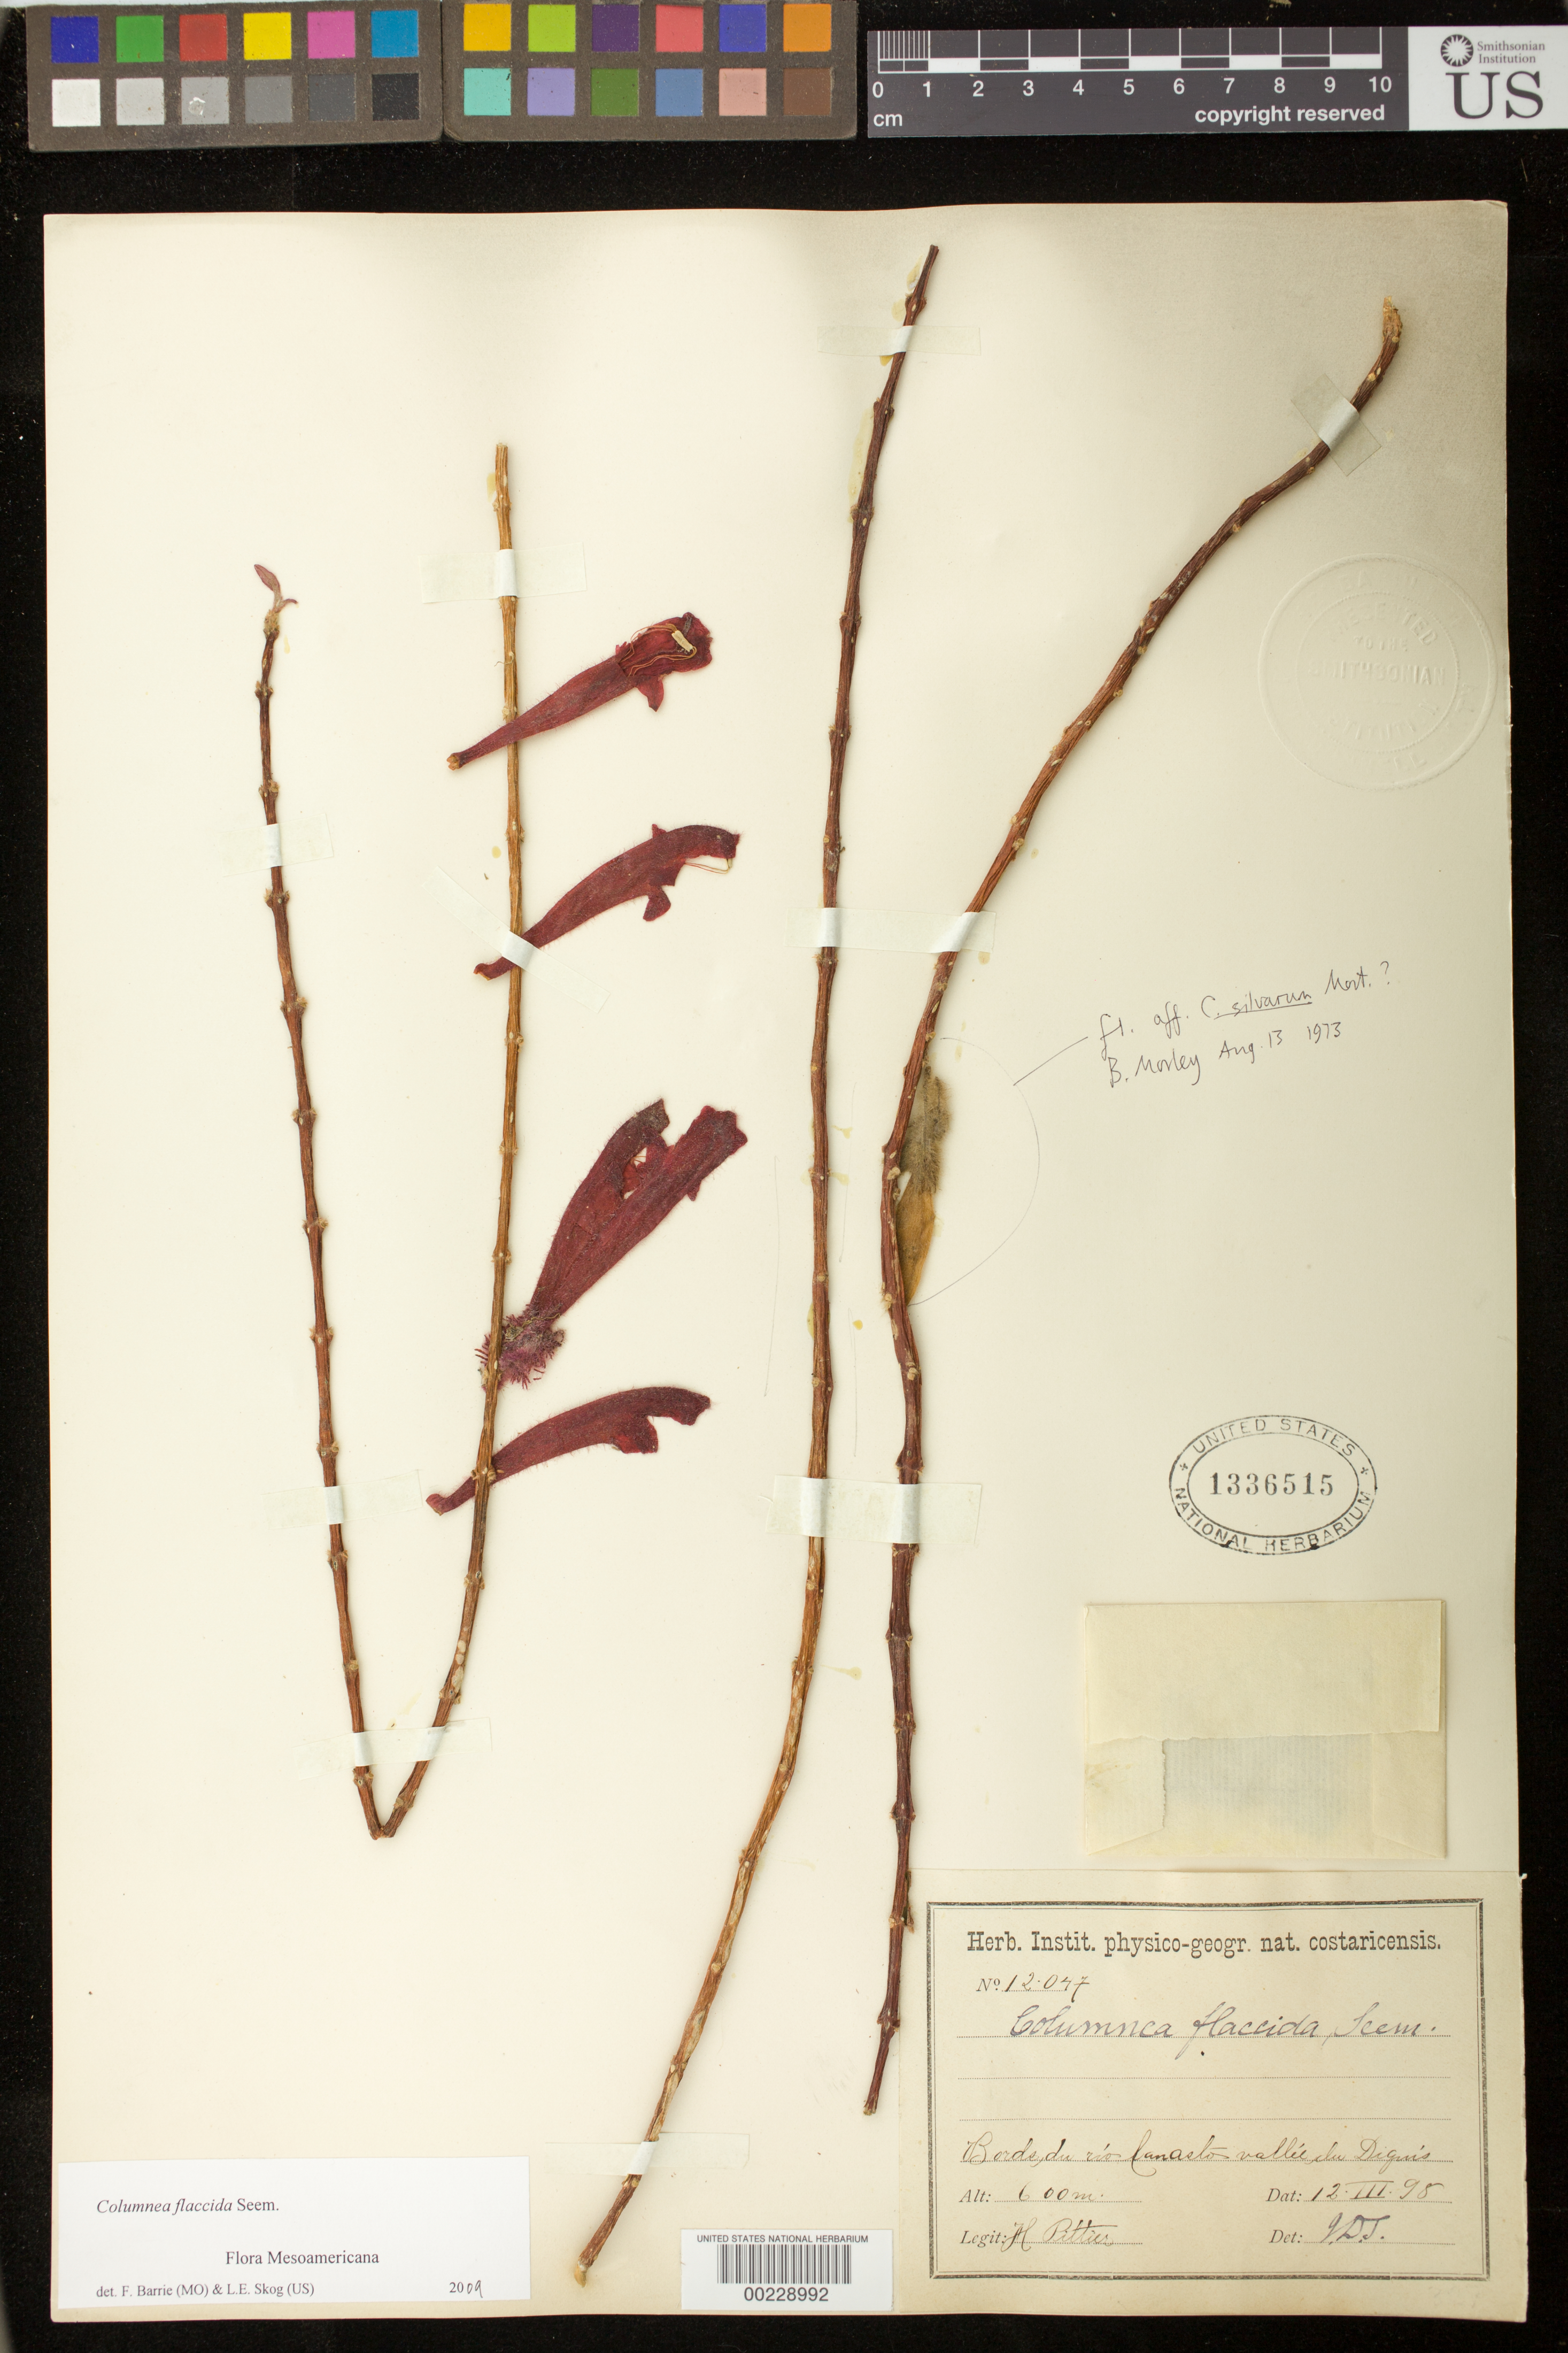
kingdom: Plantae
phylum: Tracheophyta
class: Magnoliopsida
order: Lamiales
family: Gesneriaceae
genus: Columnea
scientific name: Columnea flaccida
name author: Seem.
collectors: H. F. Pittier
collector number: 12047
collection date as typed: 12 Mar 1898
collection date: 1898-03-12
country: Costa Rica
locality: Banks of Rio Canasto, valley of Diquis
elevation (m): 600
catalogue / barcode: US 1336515